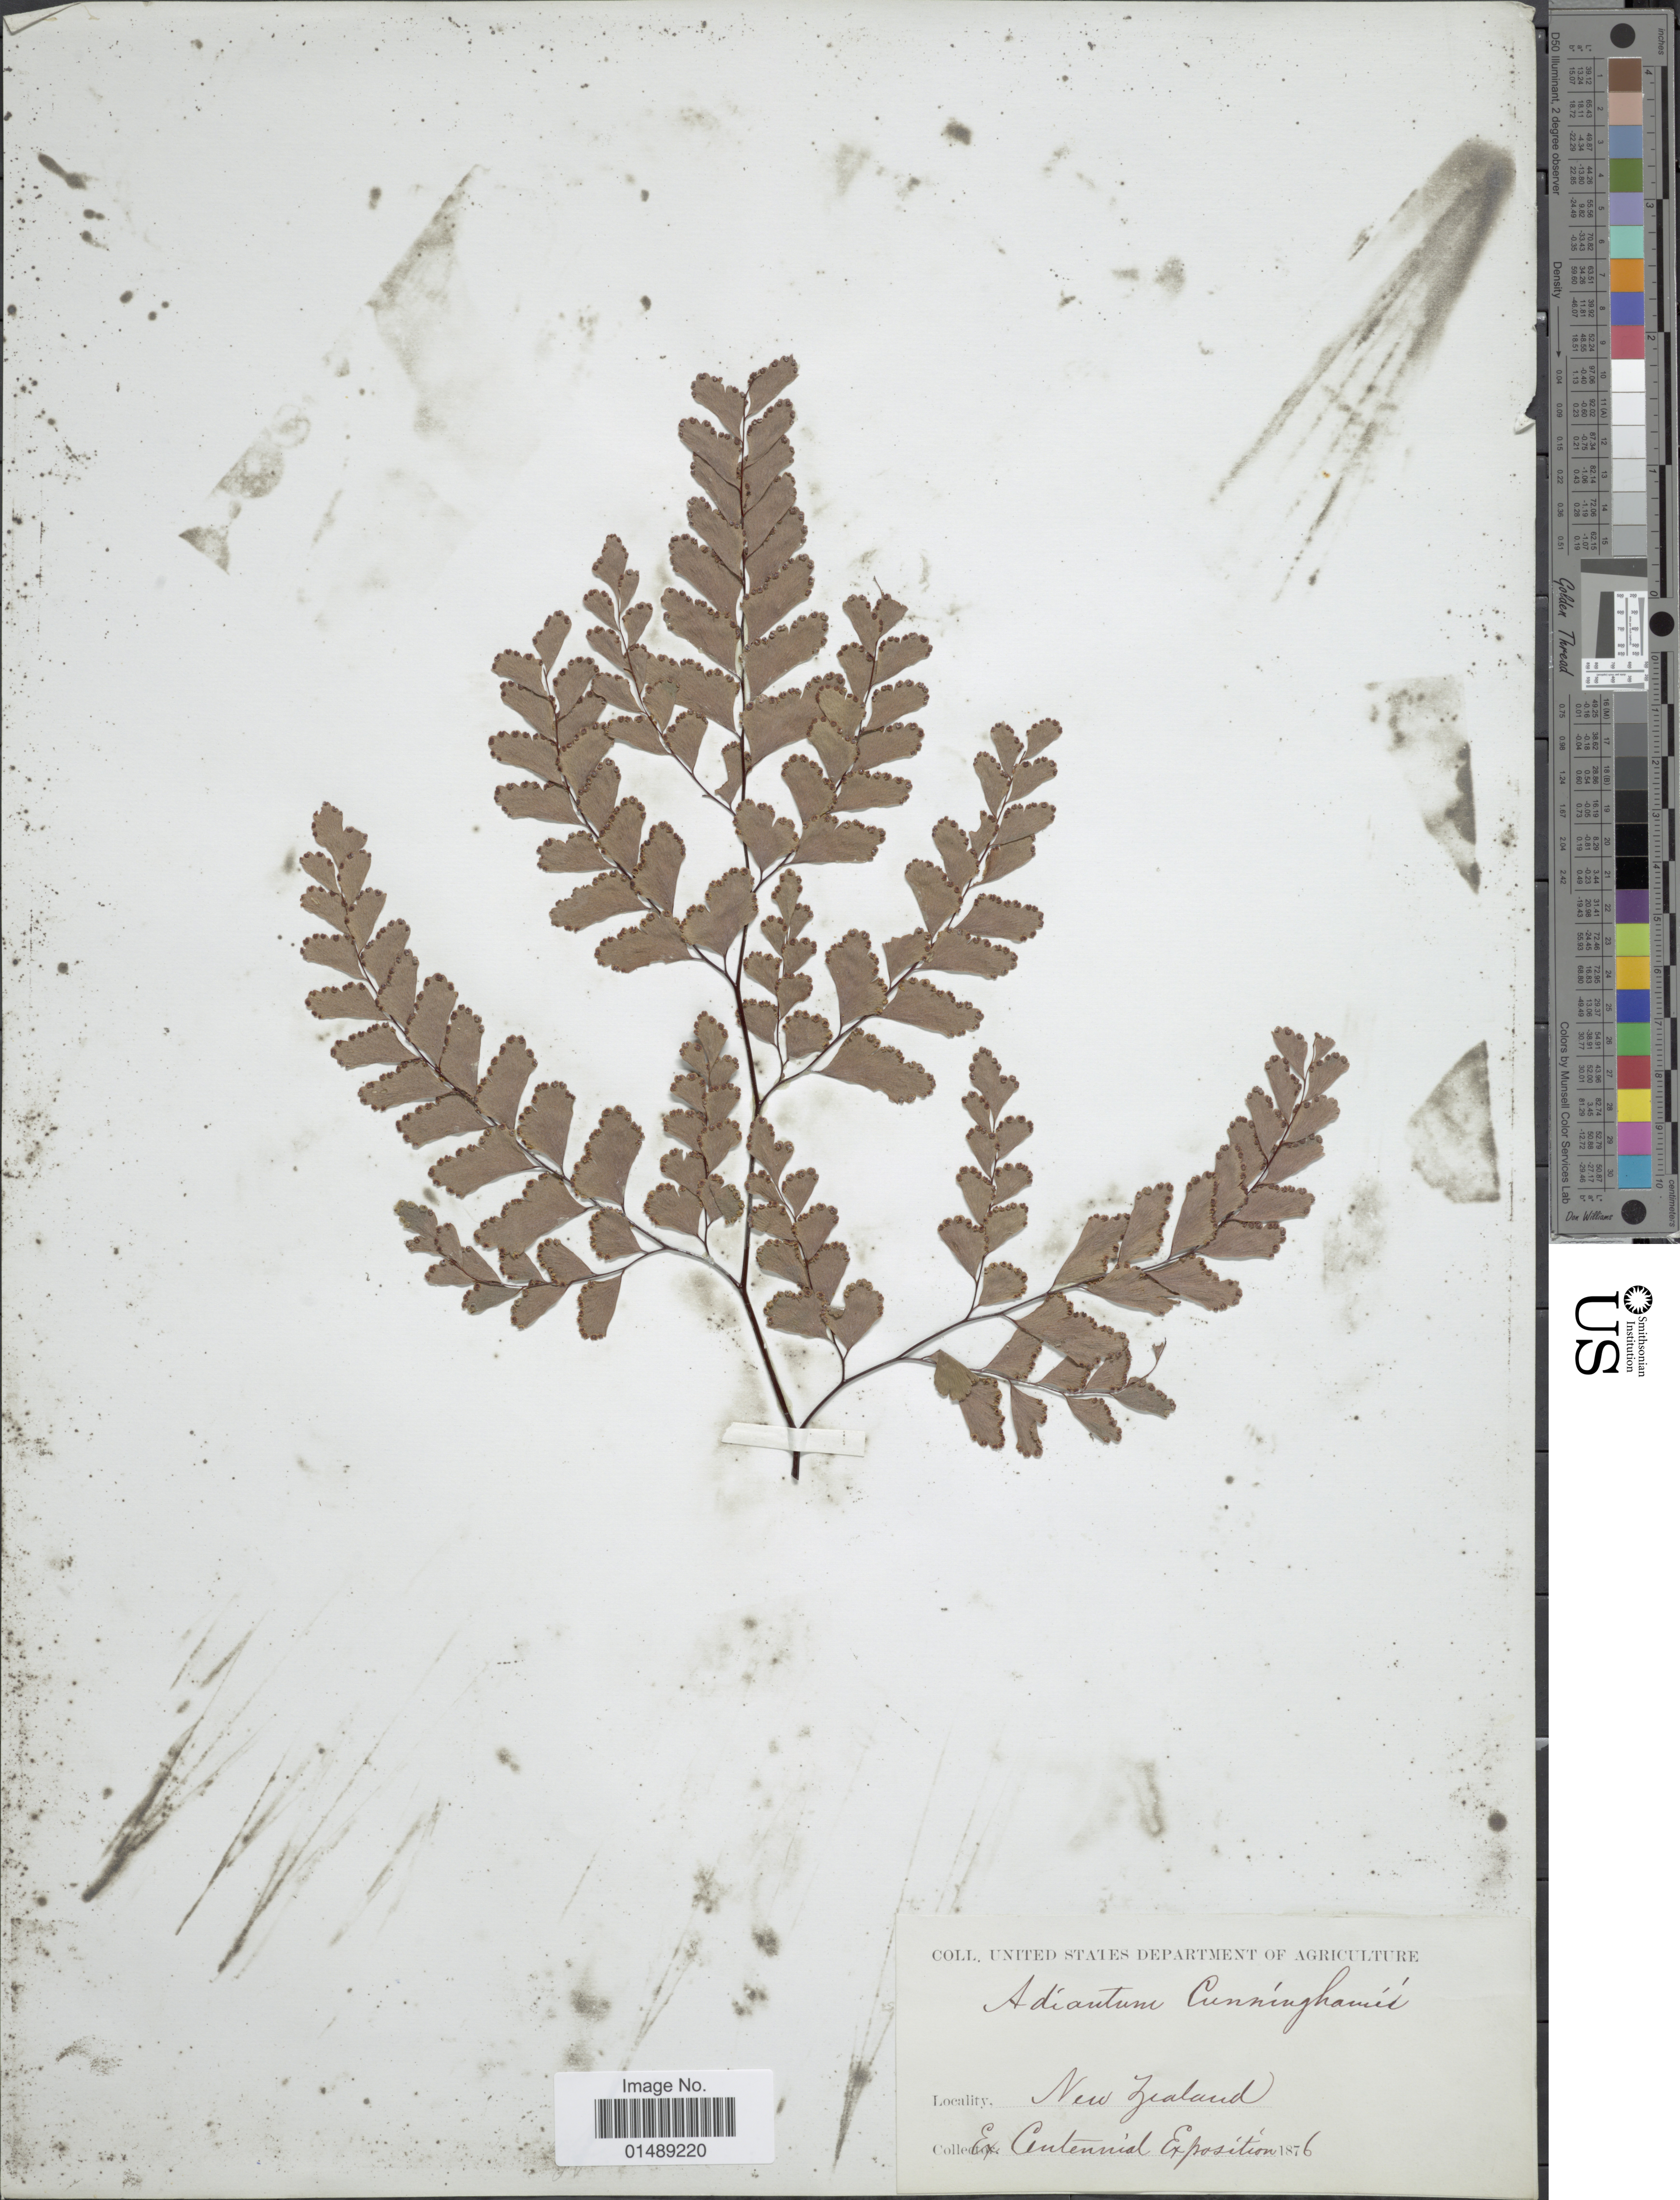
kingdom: Plantae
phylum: Tracheophyta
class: Polypodiopsida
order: Polypodiales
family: Pteridaceae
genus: Adiantum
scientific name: Adiantum affine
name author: Willd.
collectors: ex Centennial Exposition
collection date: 1876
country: New Zealand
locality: New Zealand